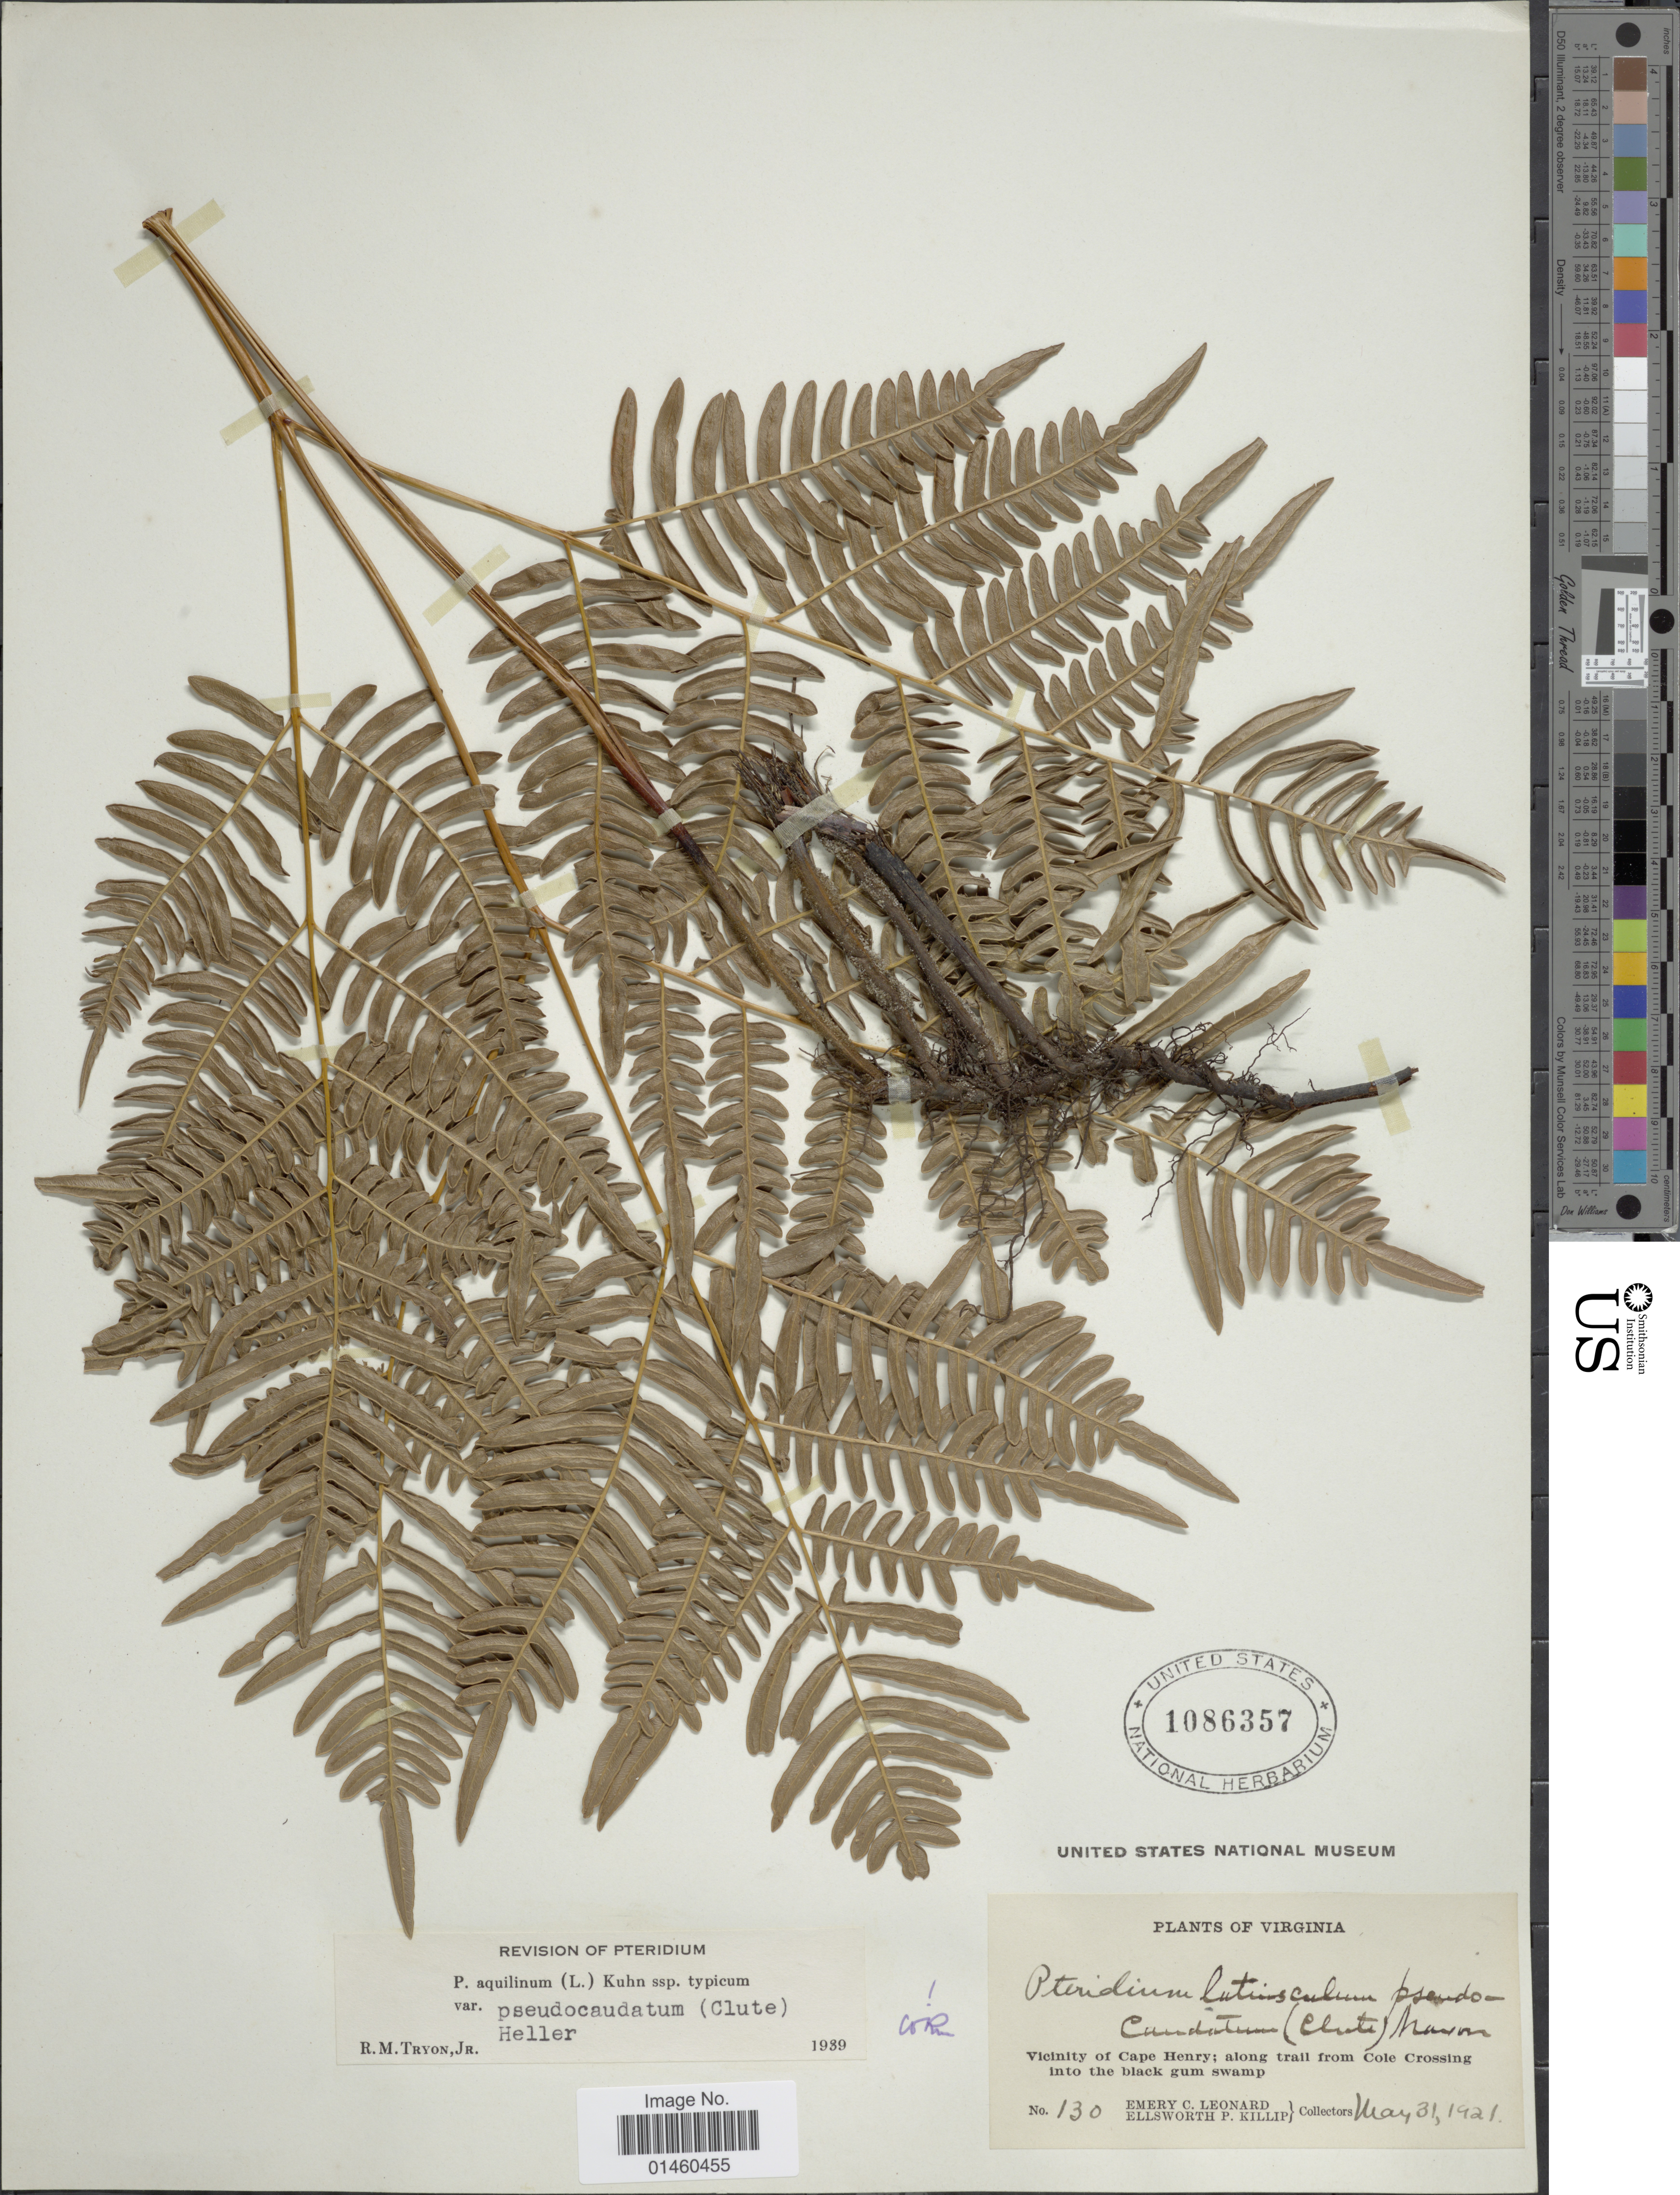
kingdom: Plantae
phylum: Tracheophyta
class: Polypodiopsida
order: Polypodiales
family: Dennstaedtiaceae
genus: Pteridium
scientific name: Pteridium aquilinum var. pseudocaudatum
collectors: E. C. Leonard & E. P. Killip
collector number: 130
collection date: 1921-05-31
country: United States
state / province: Virginia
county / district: City of Virginia Beach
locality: Vicinity of Cape Henry; along trail from Cole Crossing into the black gun swamp.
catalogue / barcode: US 1086357